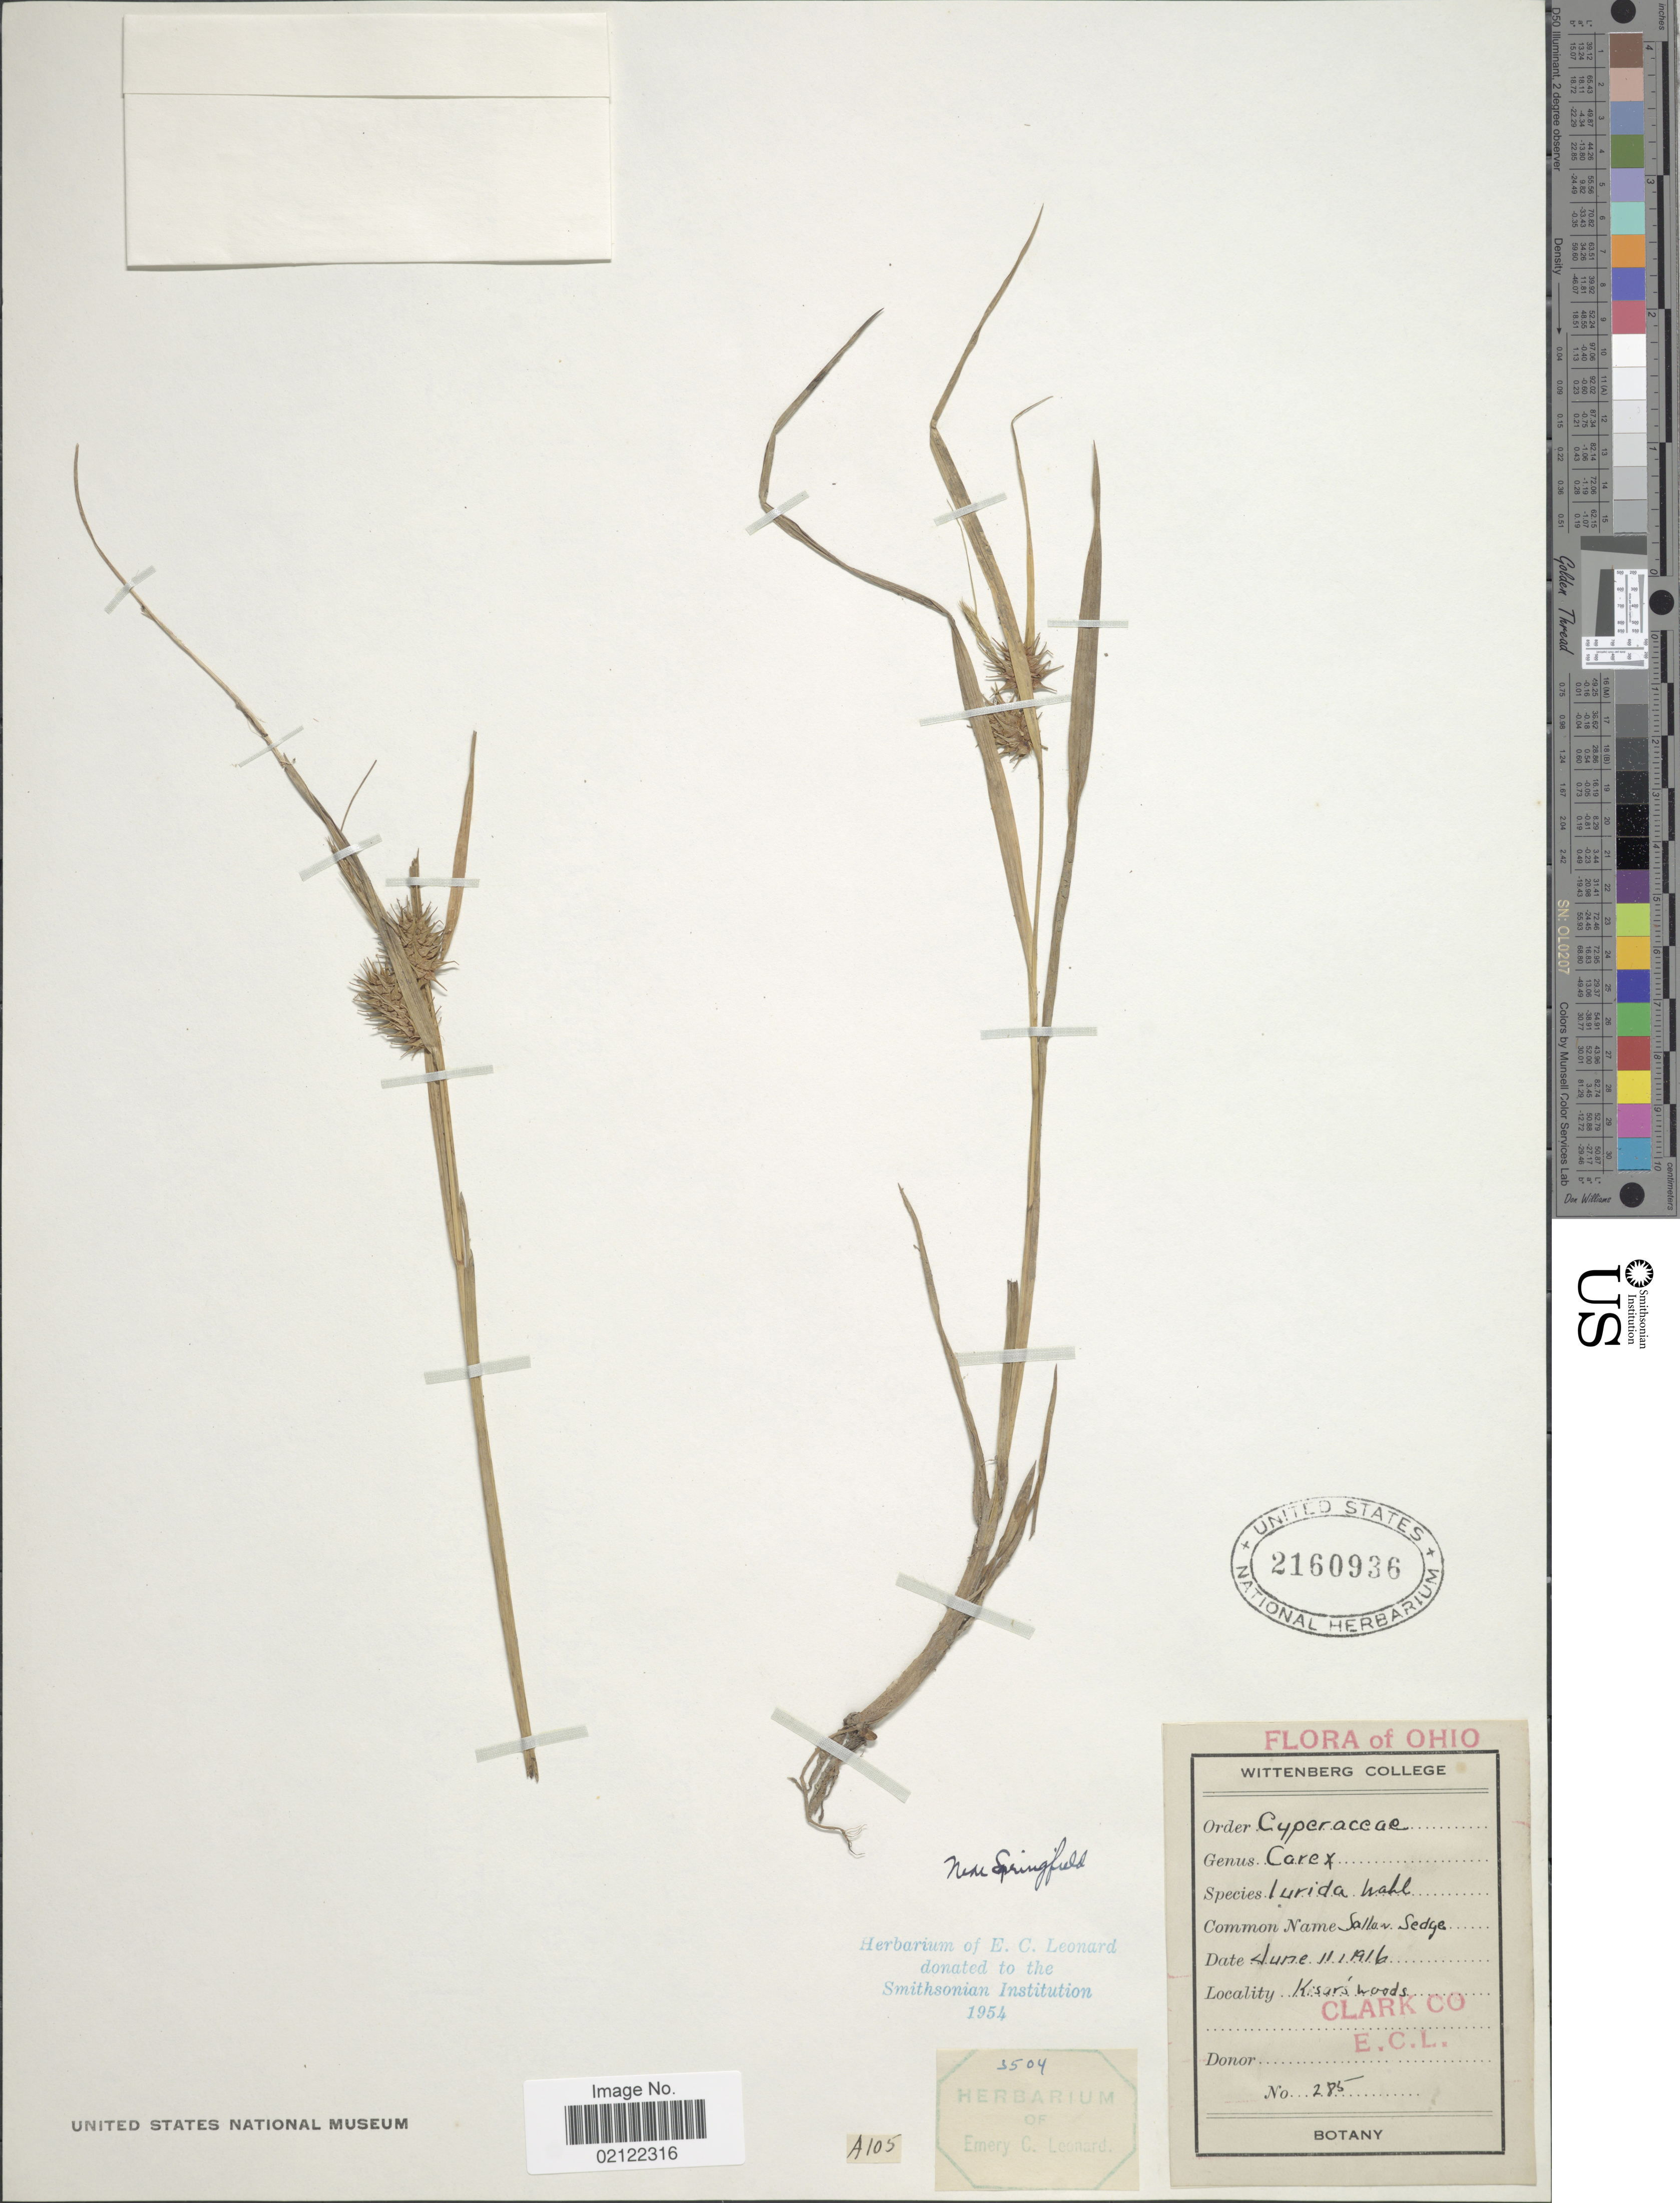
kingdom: Plantae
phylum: Tracheophyta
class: Liliopsida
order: Poales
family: Cyperaceae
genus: Carex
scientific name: Carex lurida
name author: Wahlenb.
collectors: E. C. Leonard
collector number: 285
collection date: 1916-06-11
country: United States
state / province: Ohio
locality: Kisar's woods. Clark Co.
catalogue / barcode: US 2160936